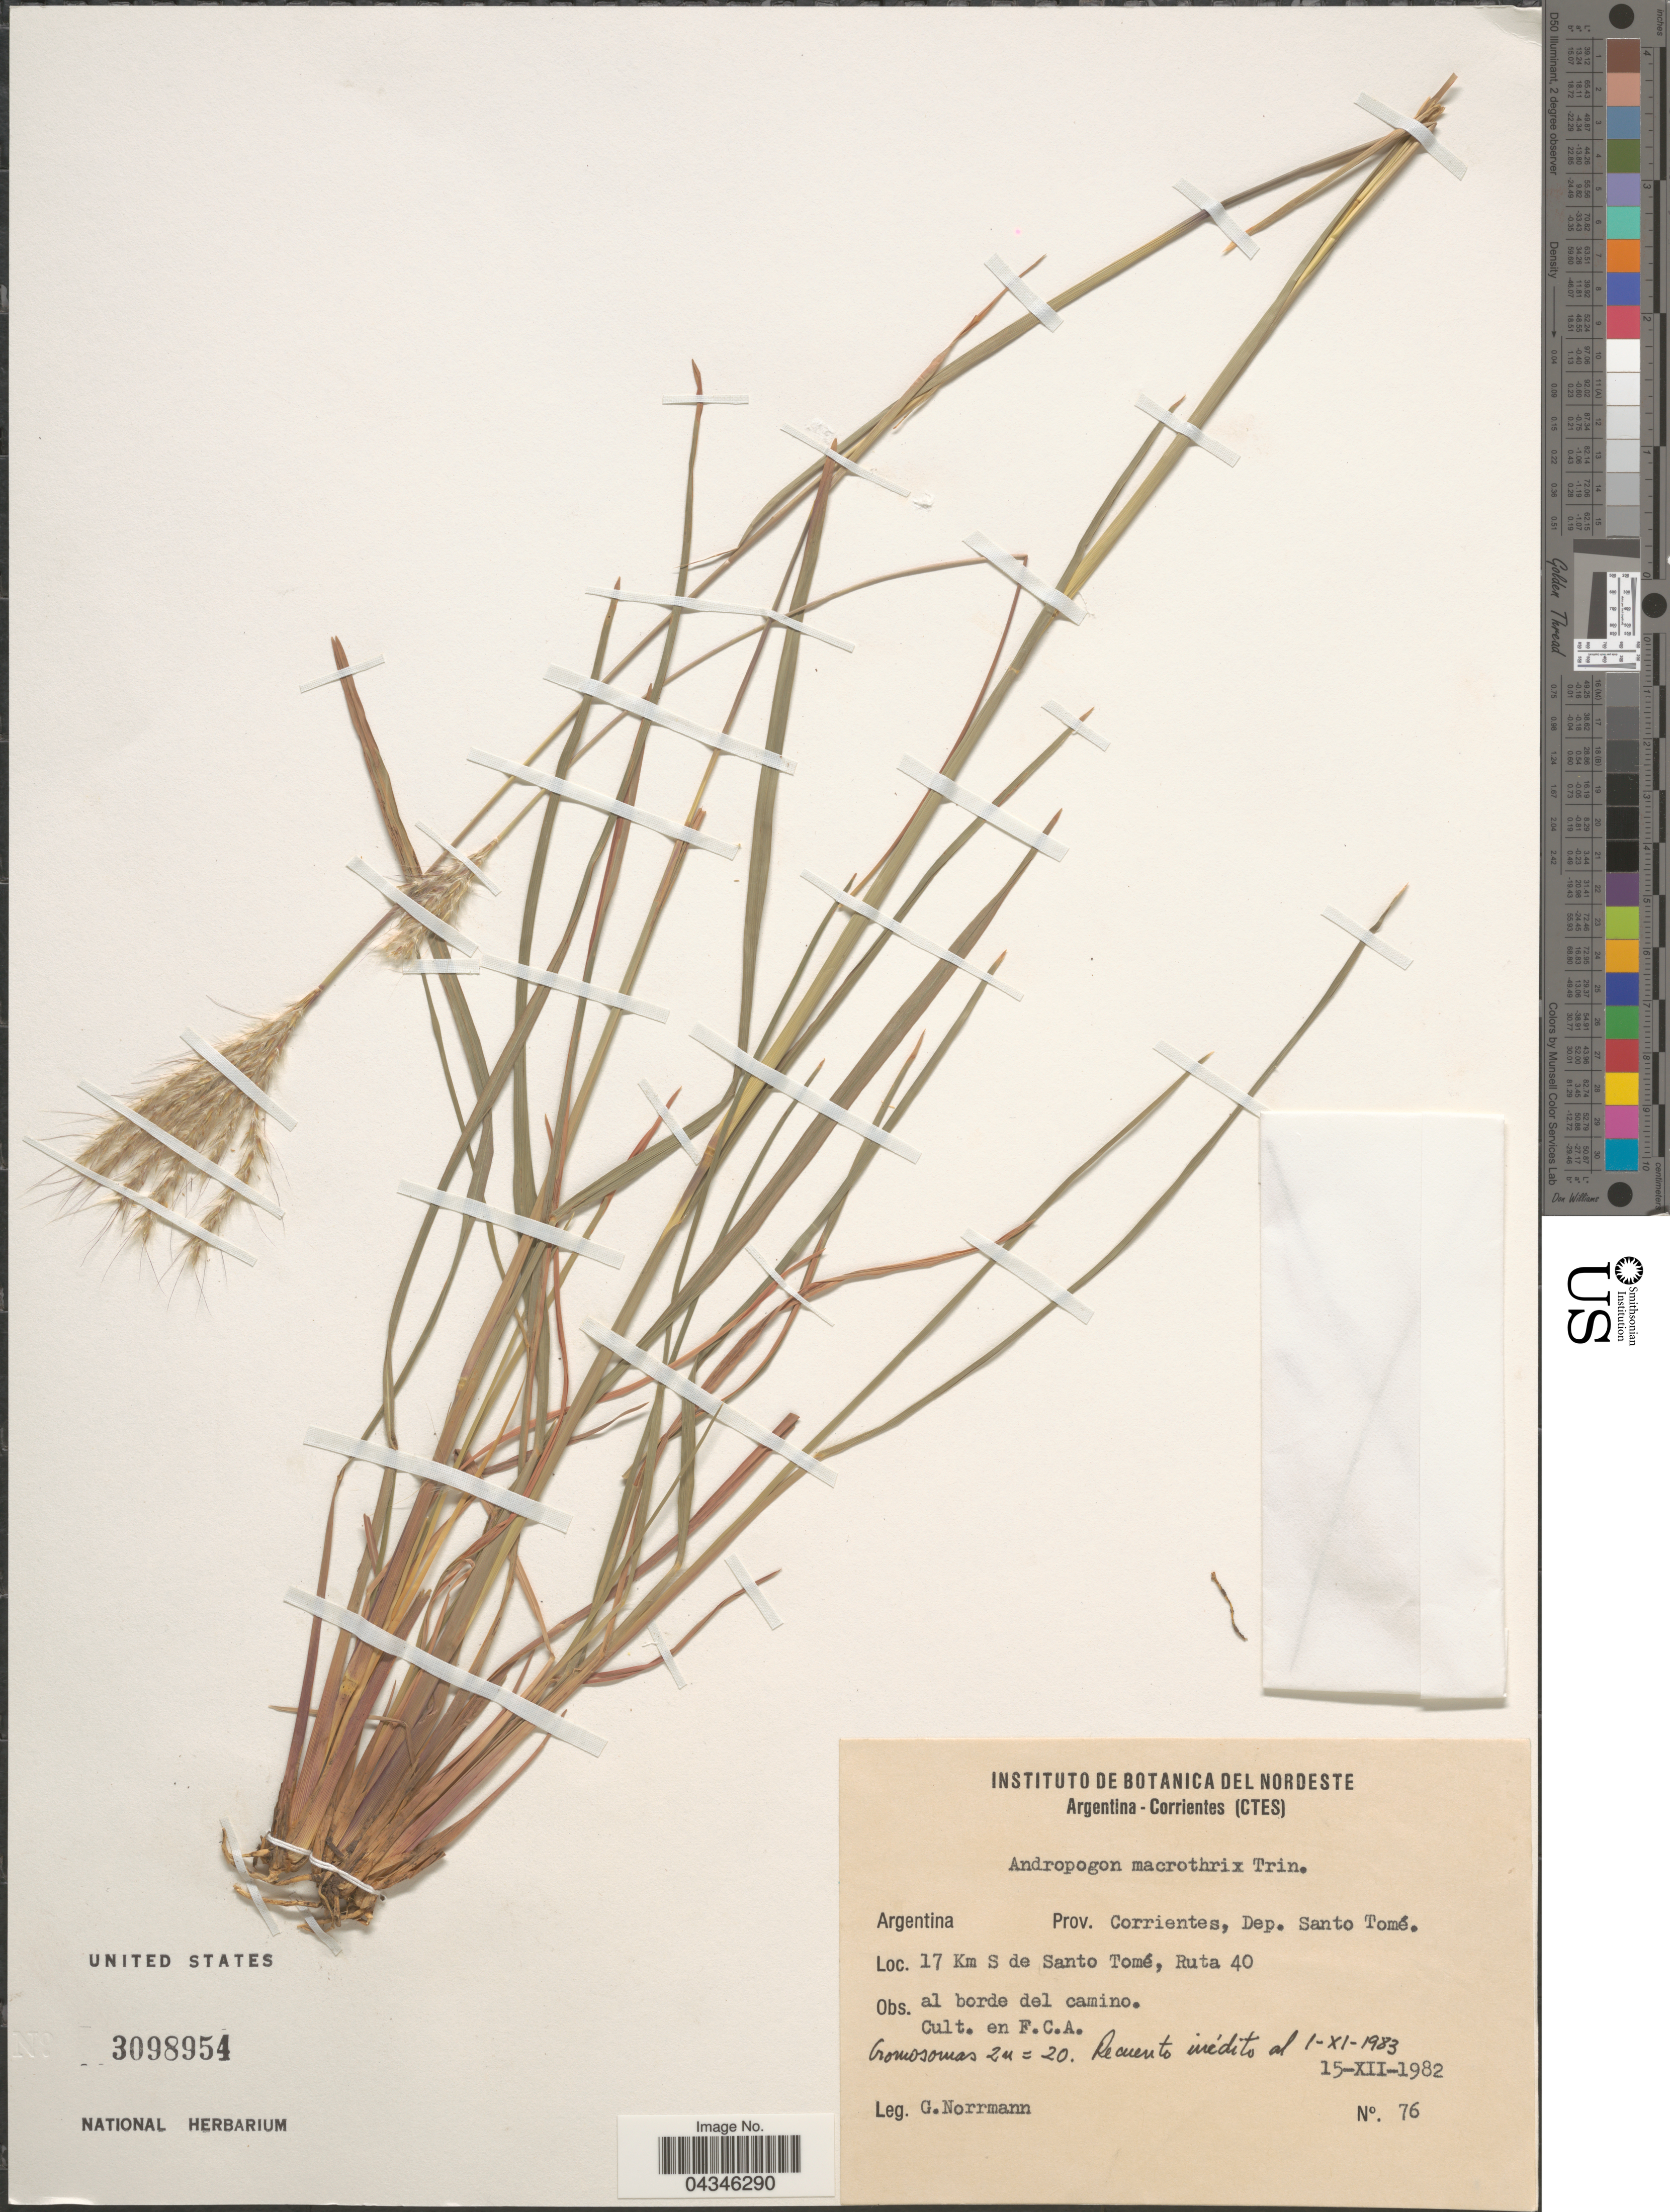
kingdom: Plantae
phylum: Tracheophyta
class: Liliopsida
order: Poales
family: Poaceae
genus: Andropogon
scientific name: Andropogon macrothrix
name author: Trin.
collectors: G. Norrmann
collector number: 76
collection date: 1982-12-15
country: Argentina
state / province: Corrientes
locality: En F.C.A.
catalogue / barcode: US 3098954